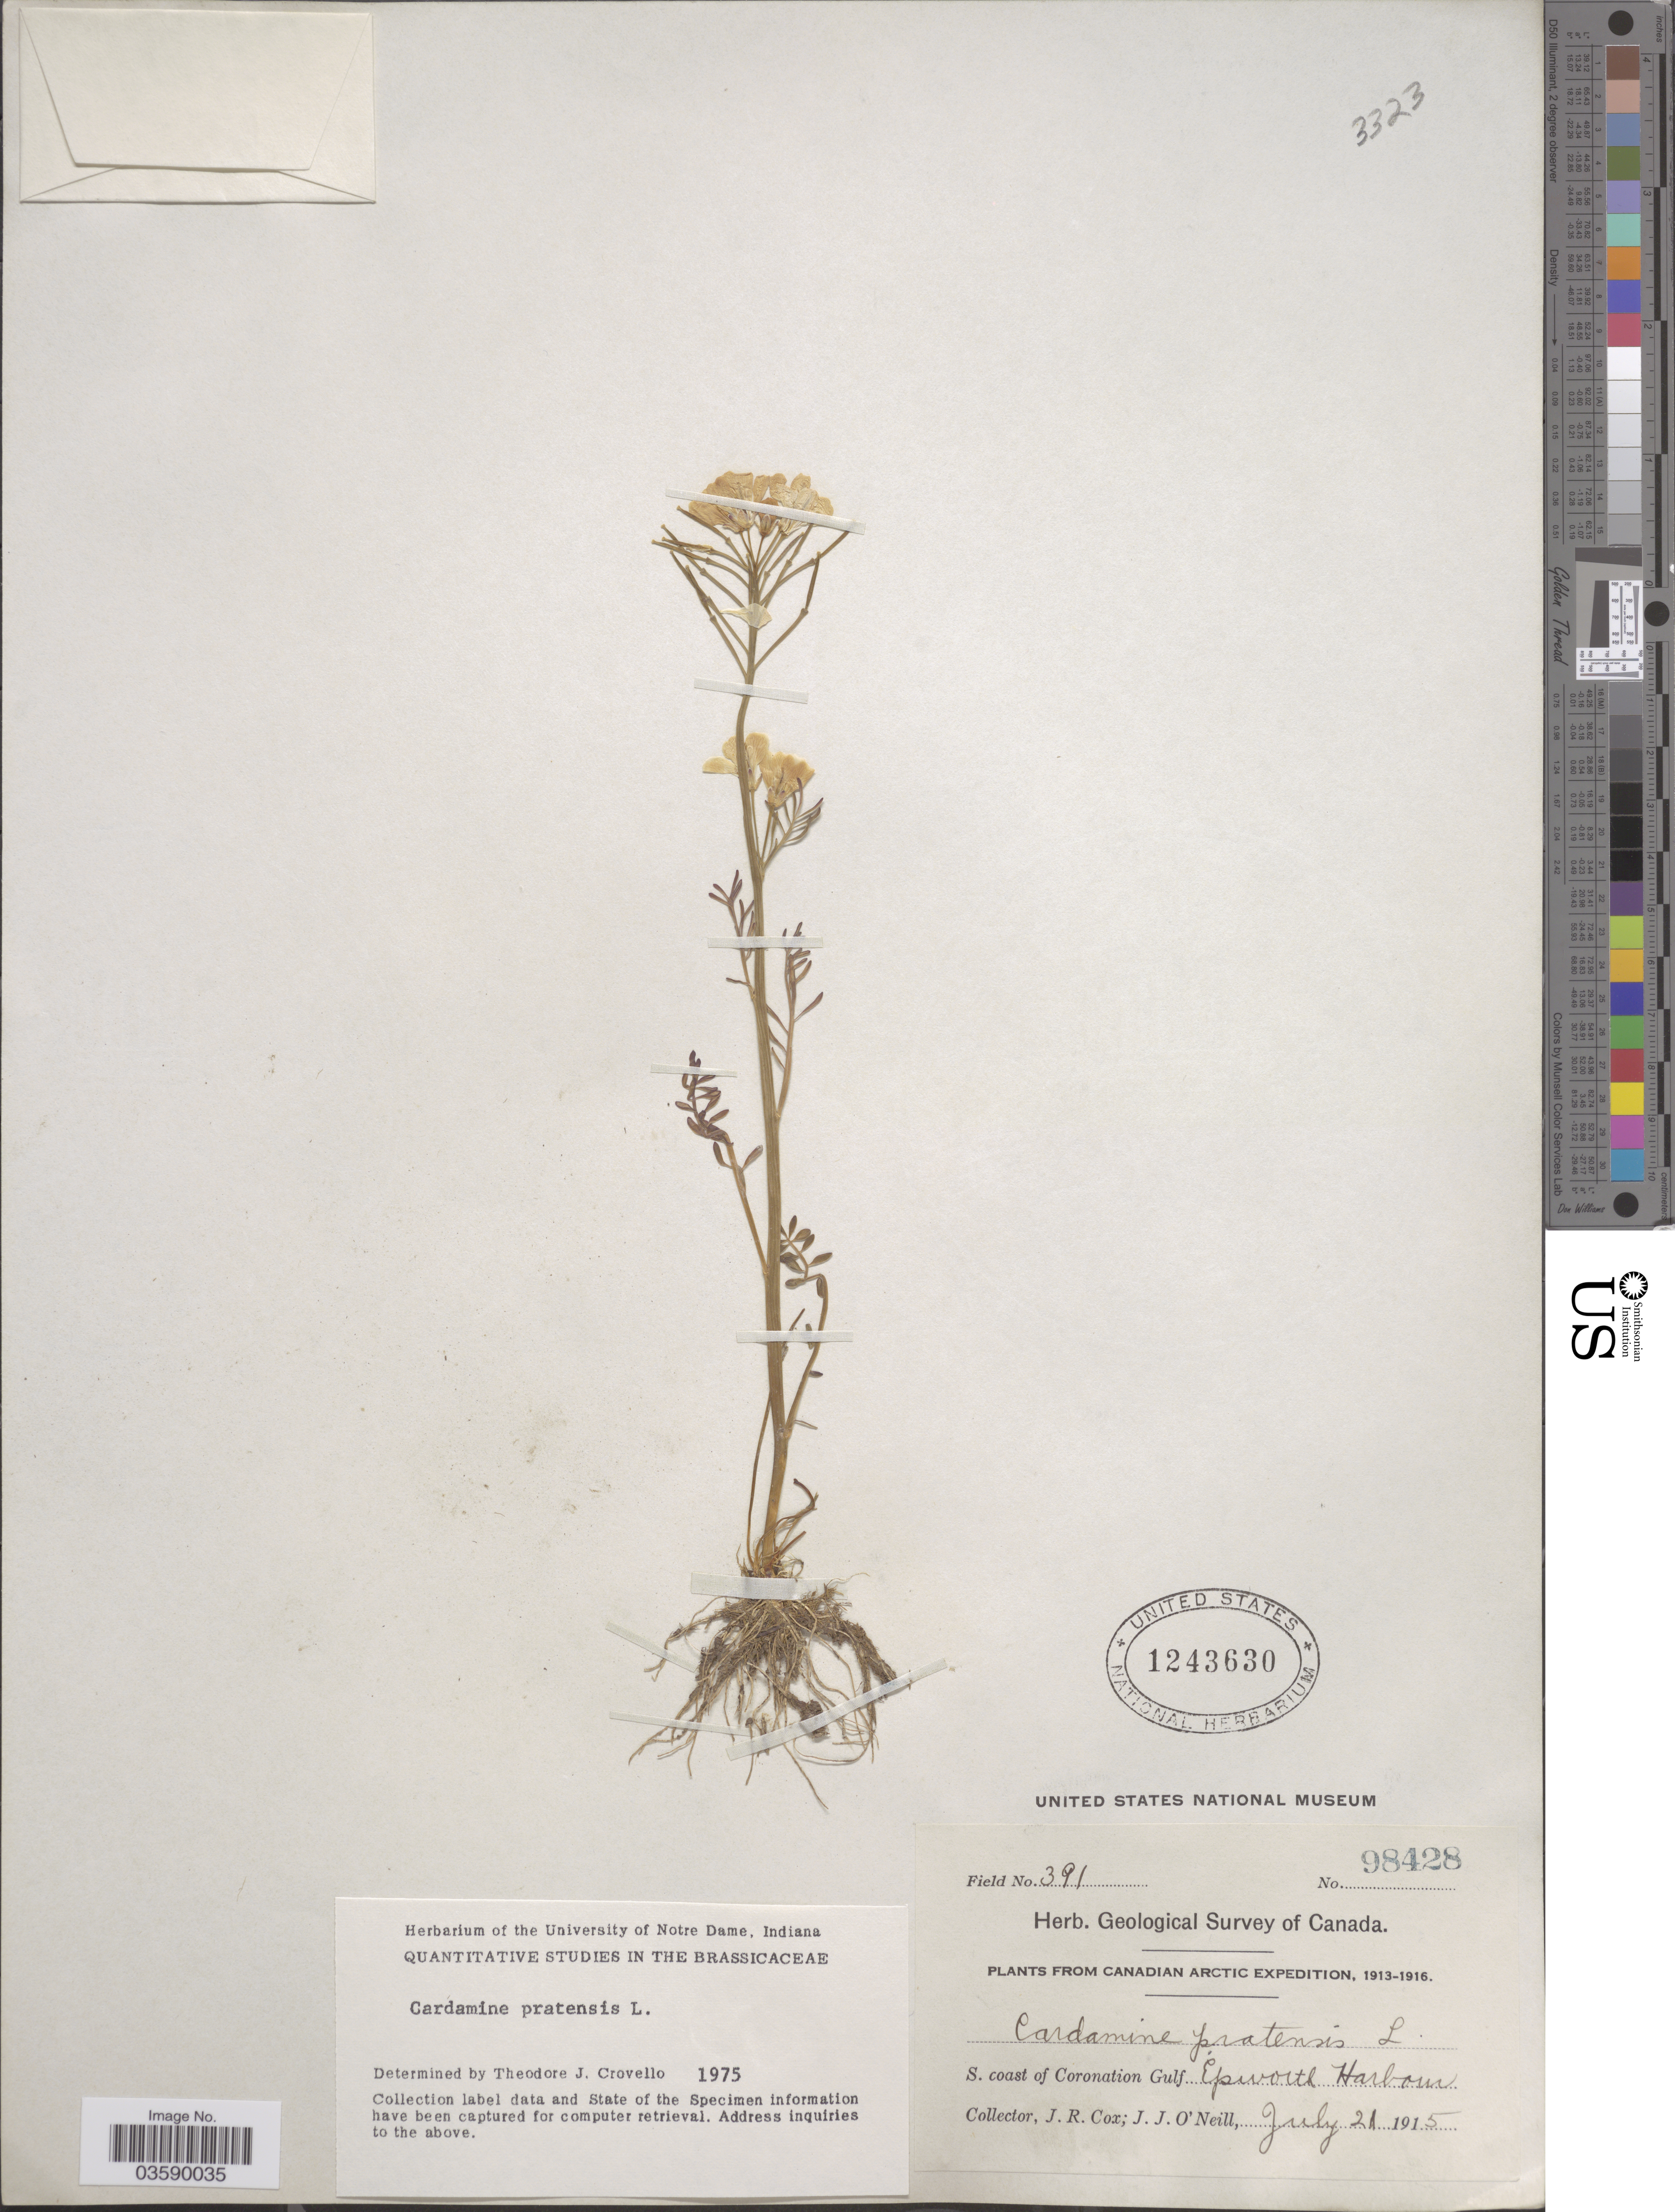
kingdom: Plantae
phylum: Tracheophyta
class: Magnoliopsida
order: Brassicales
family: Brassicaceae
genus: Cardamine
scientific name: Cardamine pratensis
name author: L.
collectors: J. Cox & J. J. O'Neill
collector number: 98428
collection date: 1915-07-21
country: Canada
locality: Canadian Arctic. S. coast of Coronation Gulf. Epworth Harbour.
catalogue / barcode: US 1243630